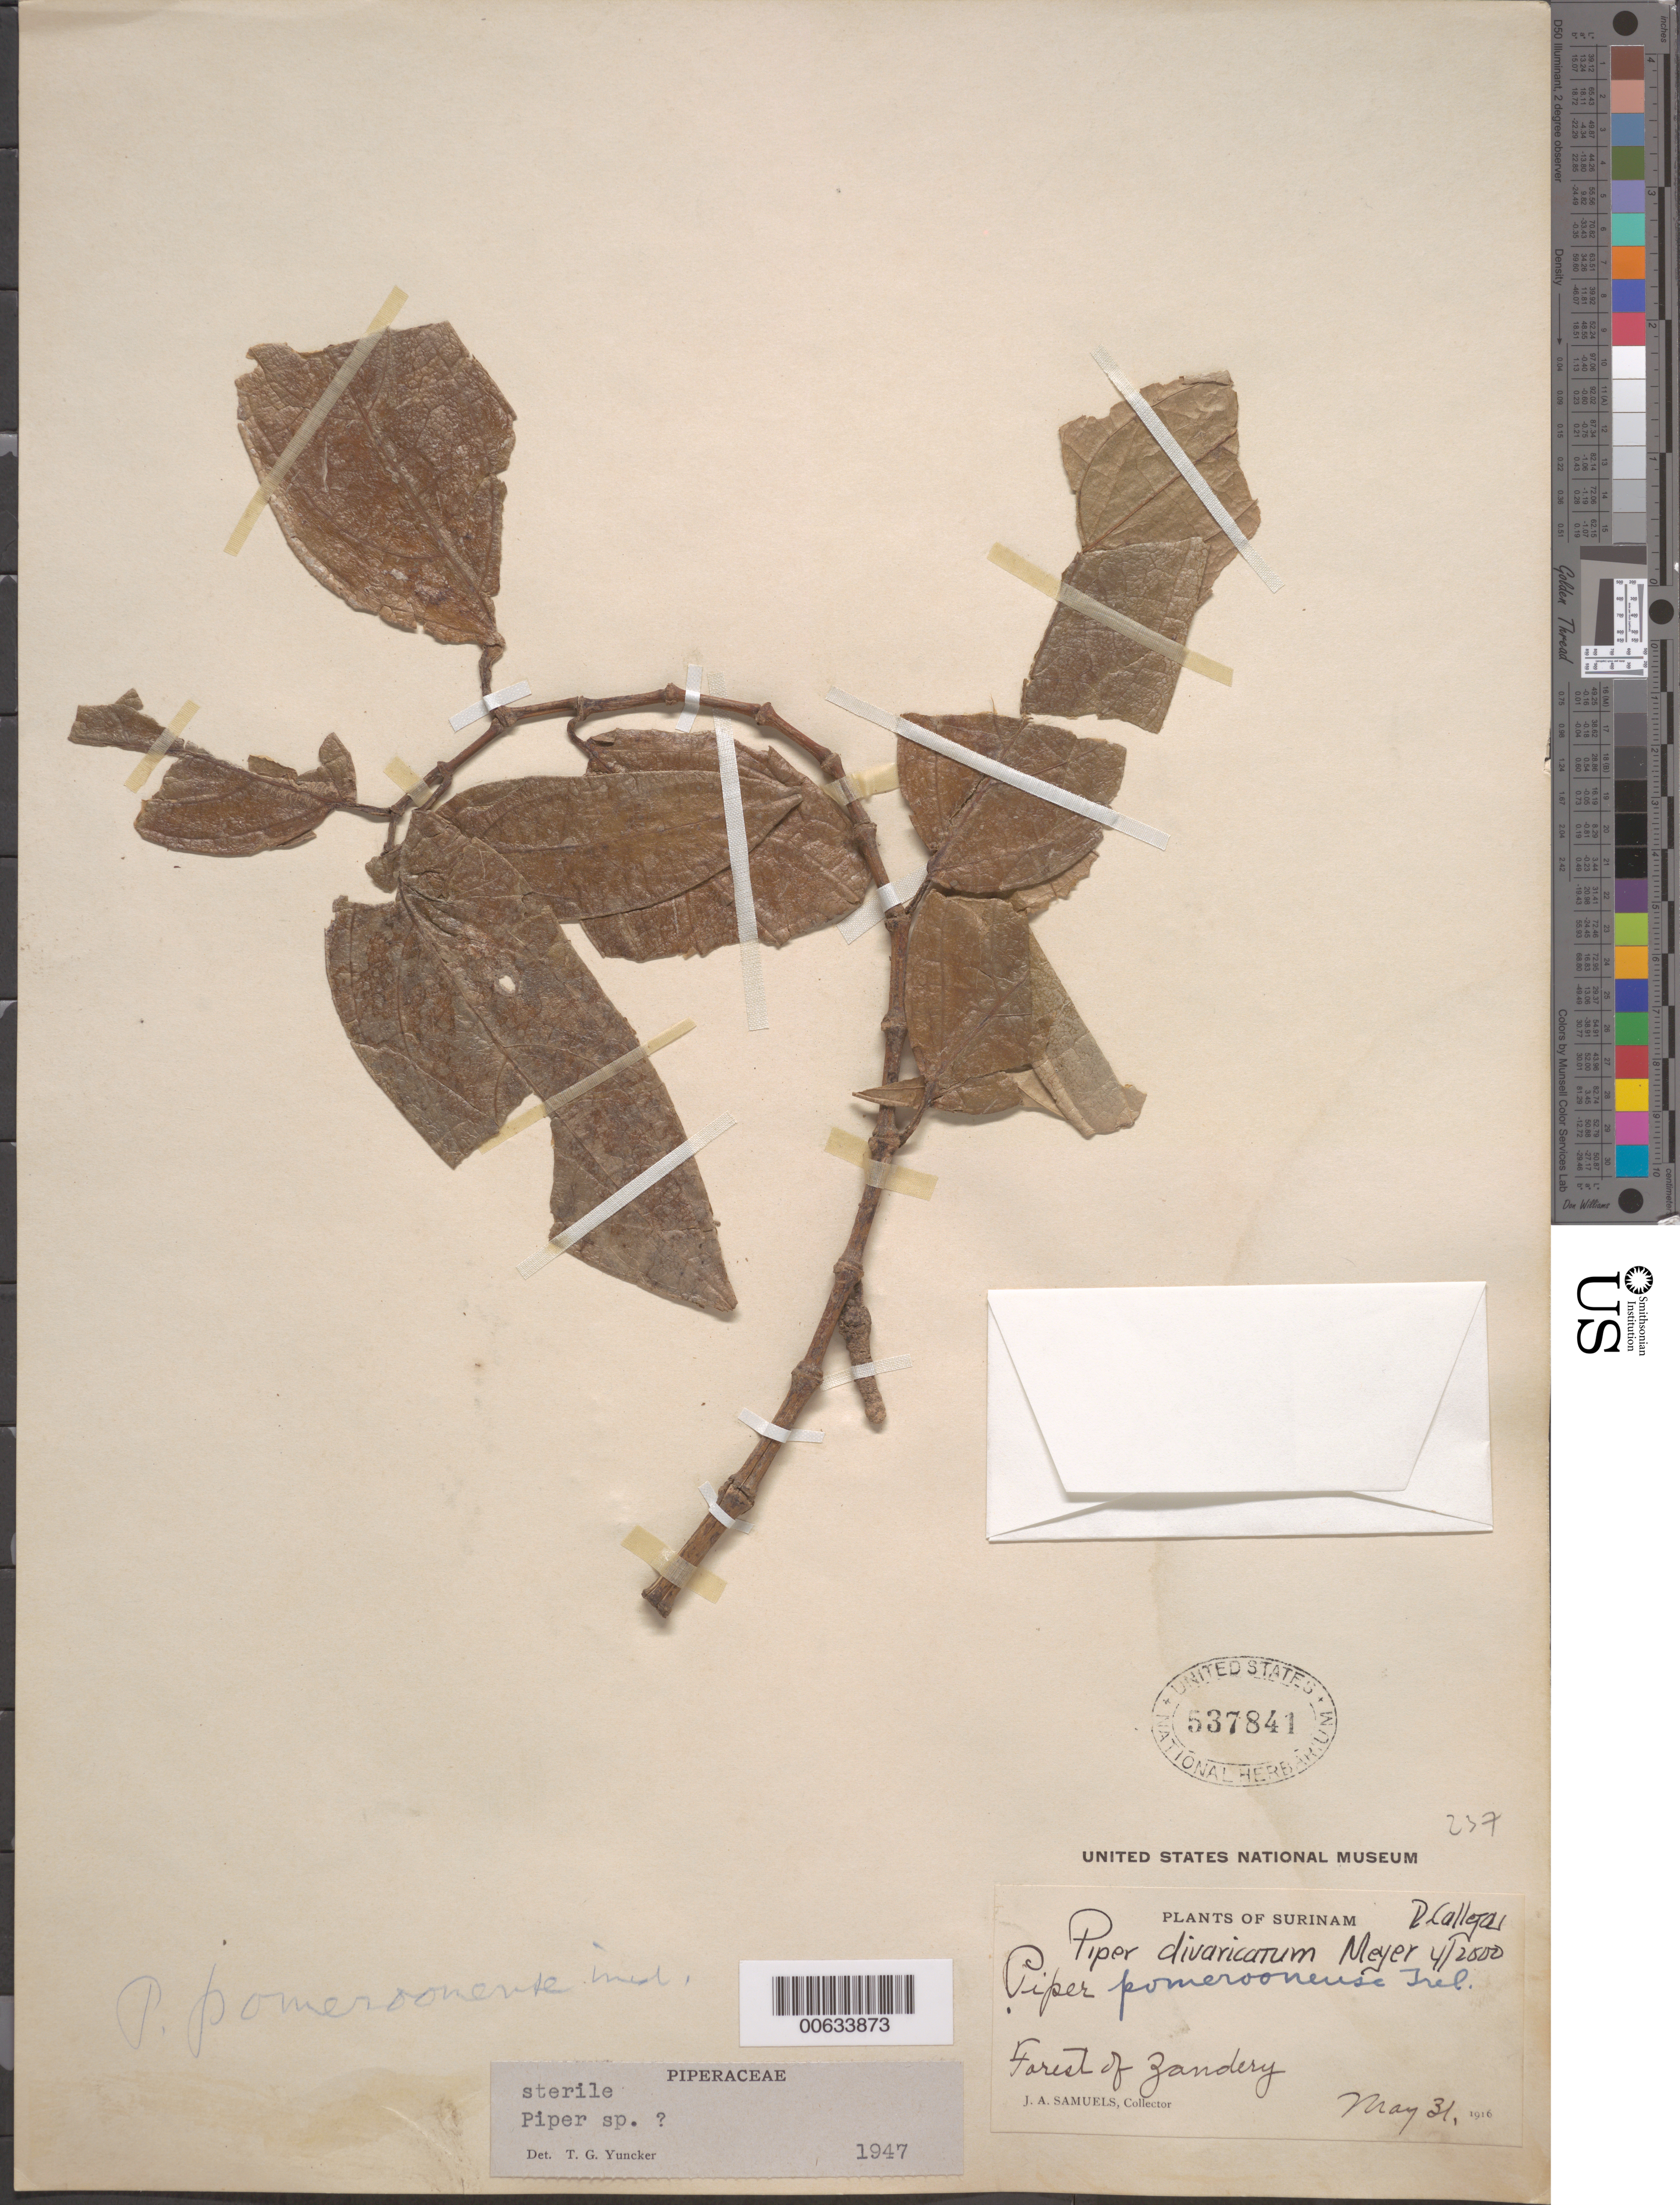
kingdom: Plantae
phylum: Tracheophyta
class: Magnoliopsida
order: Piperales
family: Piperaceae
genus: Piper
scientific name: Piper divaricatum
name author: G. Mey.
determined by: Callejas, Ricardo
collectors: J. A. Samuels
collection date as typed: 31-May-16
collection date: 1916-05-31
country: Suriname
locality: Forest of Zandery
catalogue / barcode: US 537841